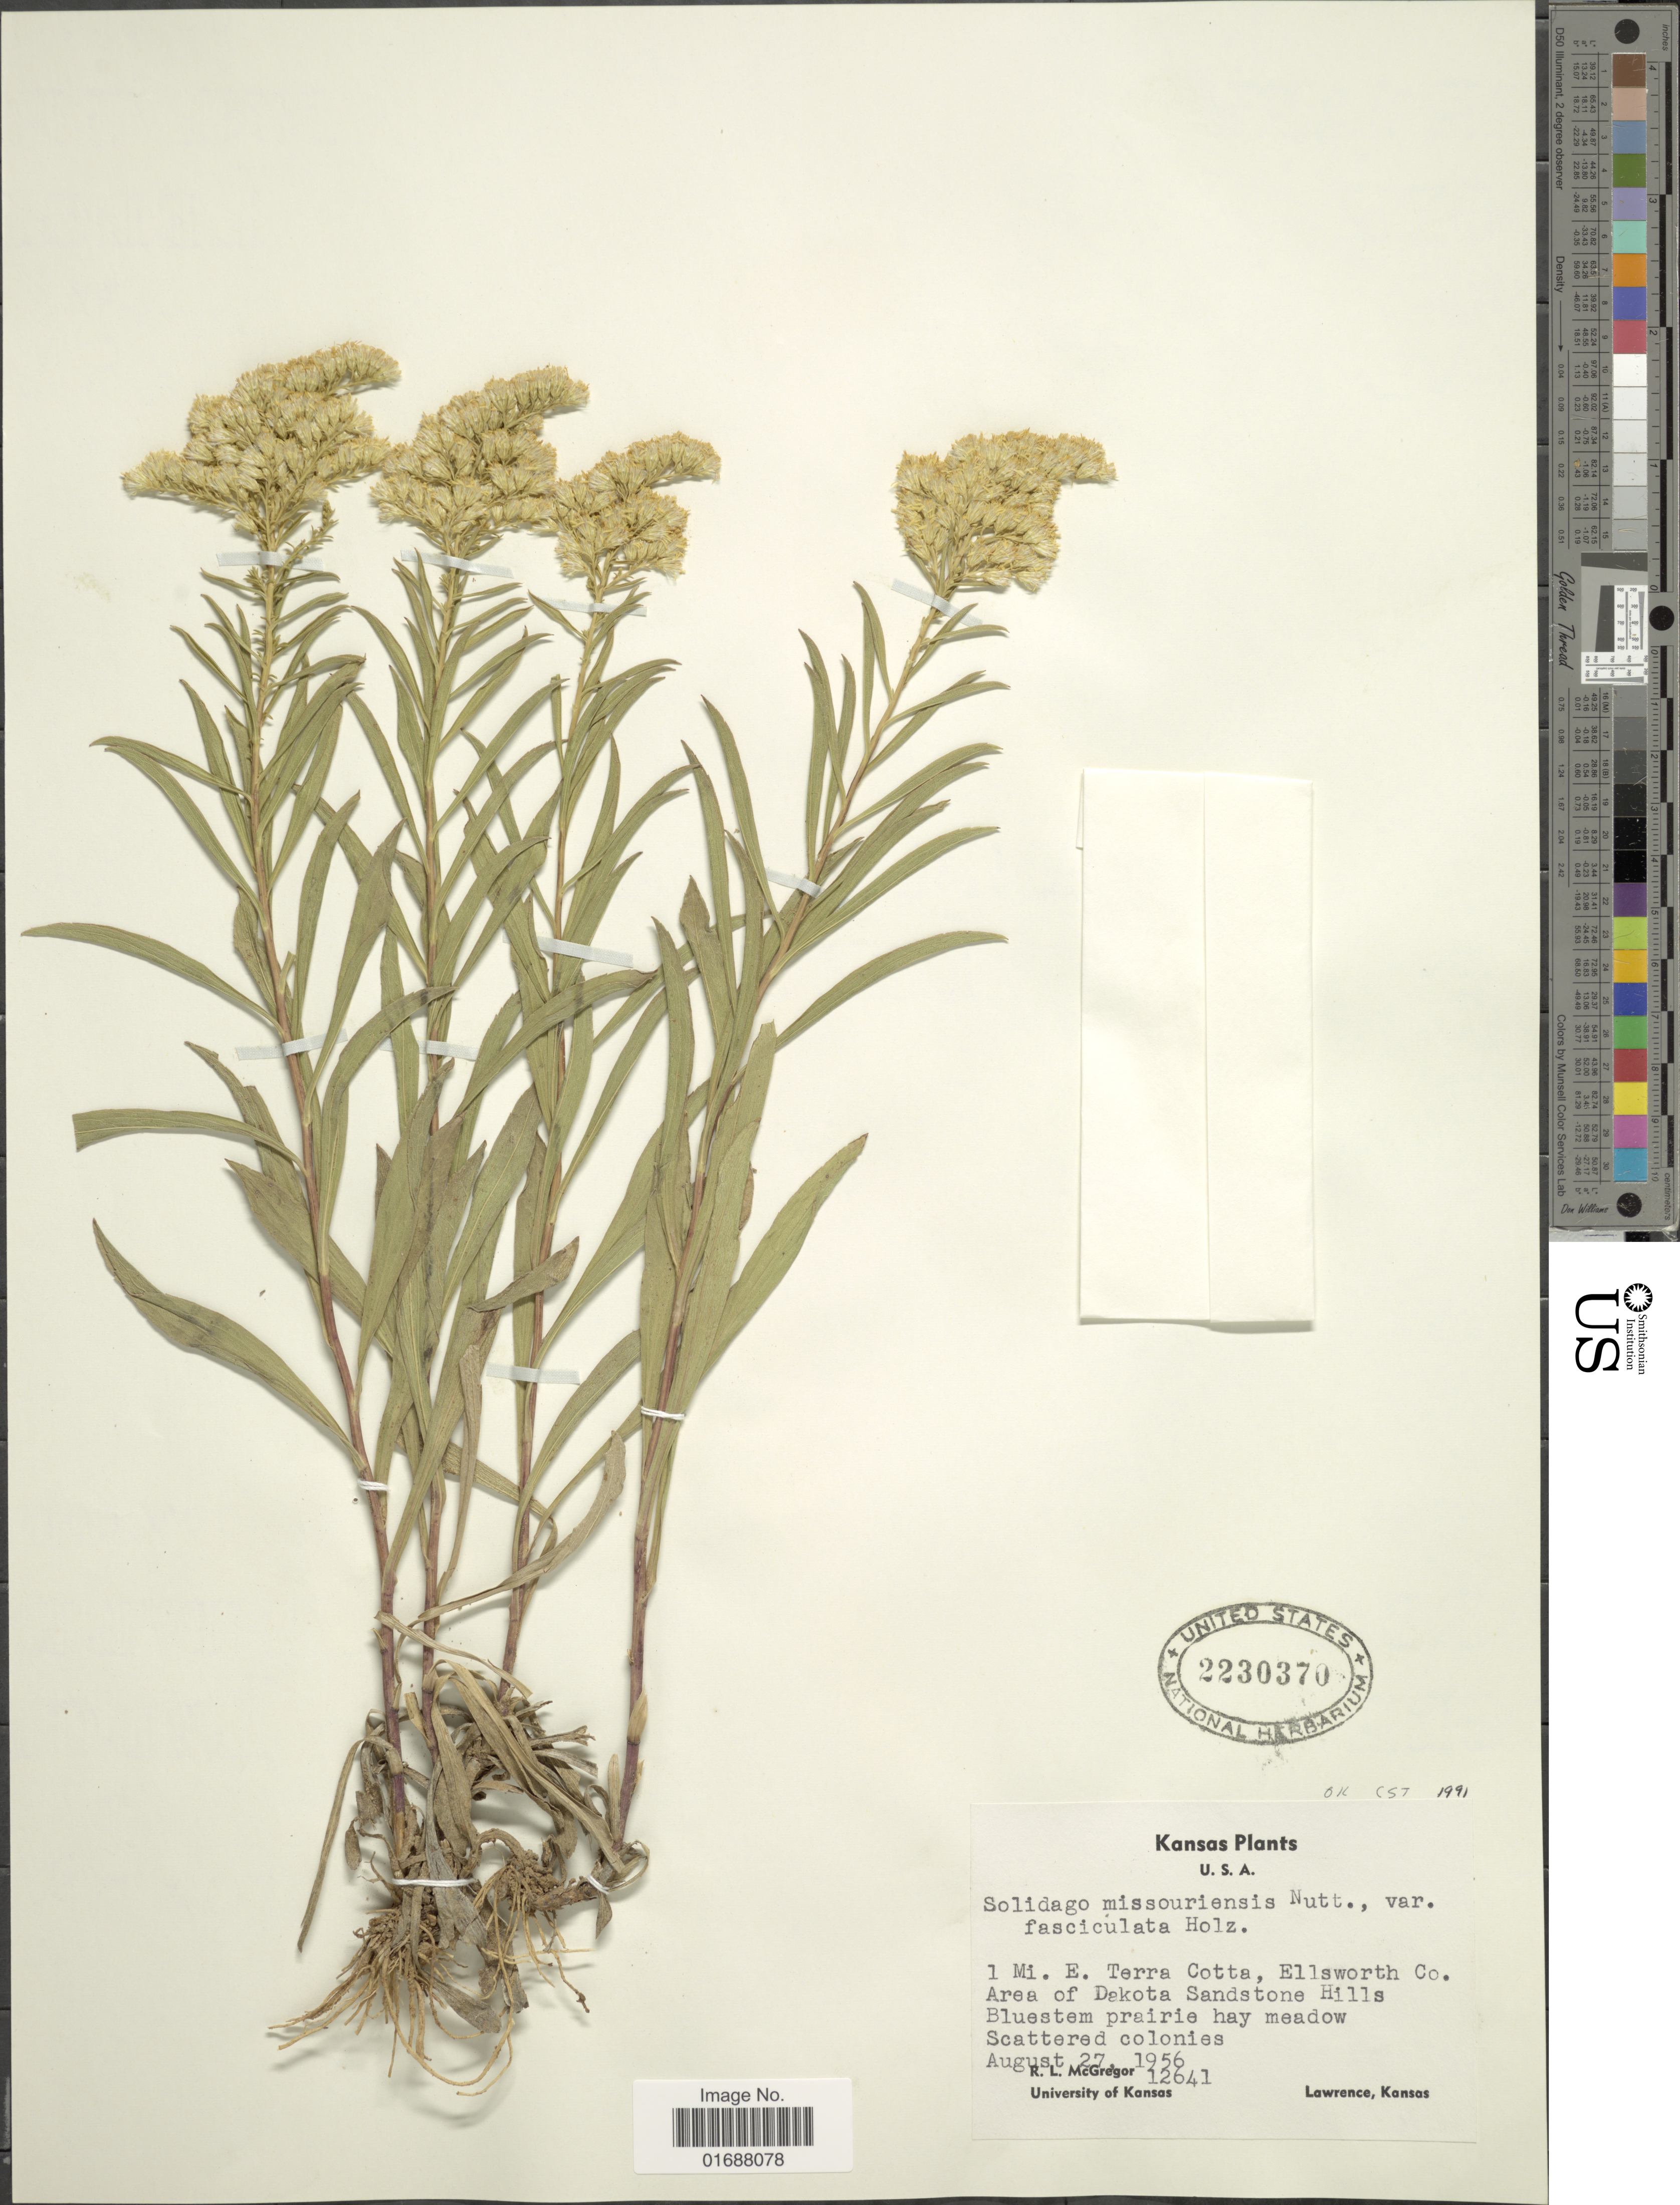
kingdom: Plantae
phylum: Tracheophyta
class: Magnoliopsida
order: Asterales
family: Asteraceae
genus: Solidago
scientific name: Solidago missouriensis var. fasciculata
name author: Holz.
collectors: R. McGregor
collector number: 12641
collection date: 1956-08-27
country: United States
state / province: Kansas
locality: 1 Mi. E. Terra Cotta, Ellsworth Co., Area of Dakota Sandstone Hills.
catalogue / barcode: US 2230370